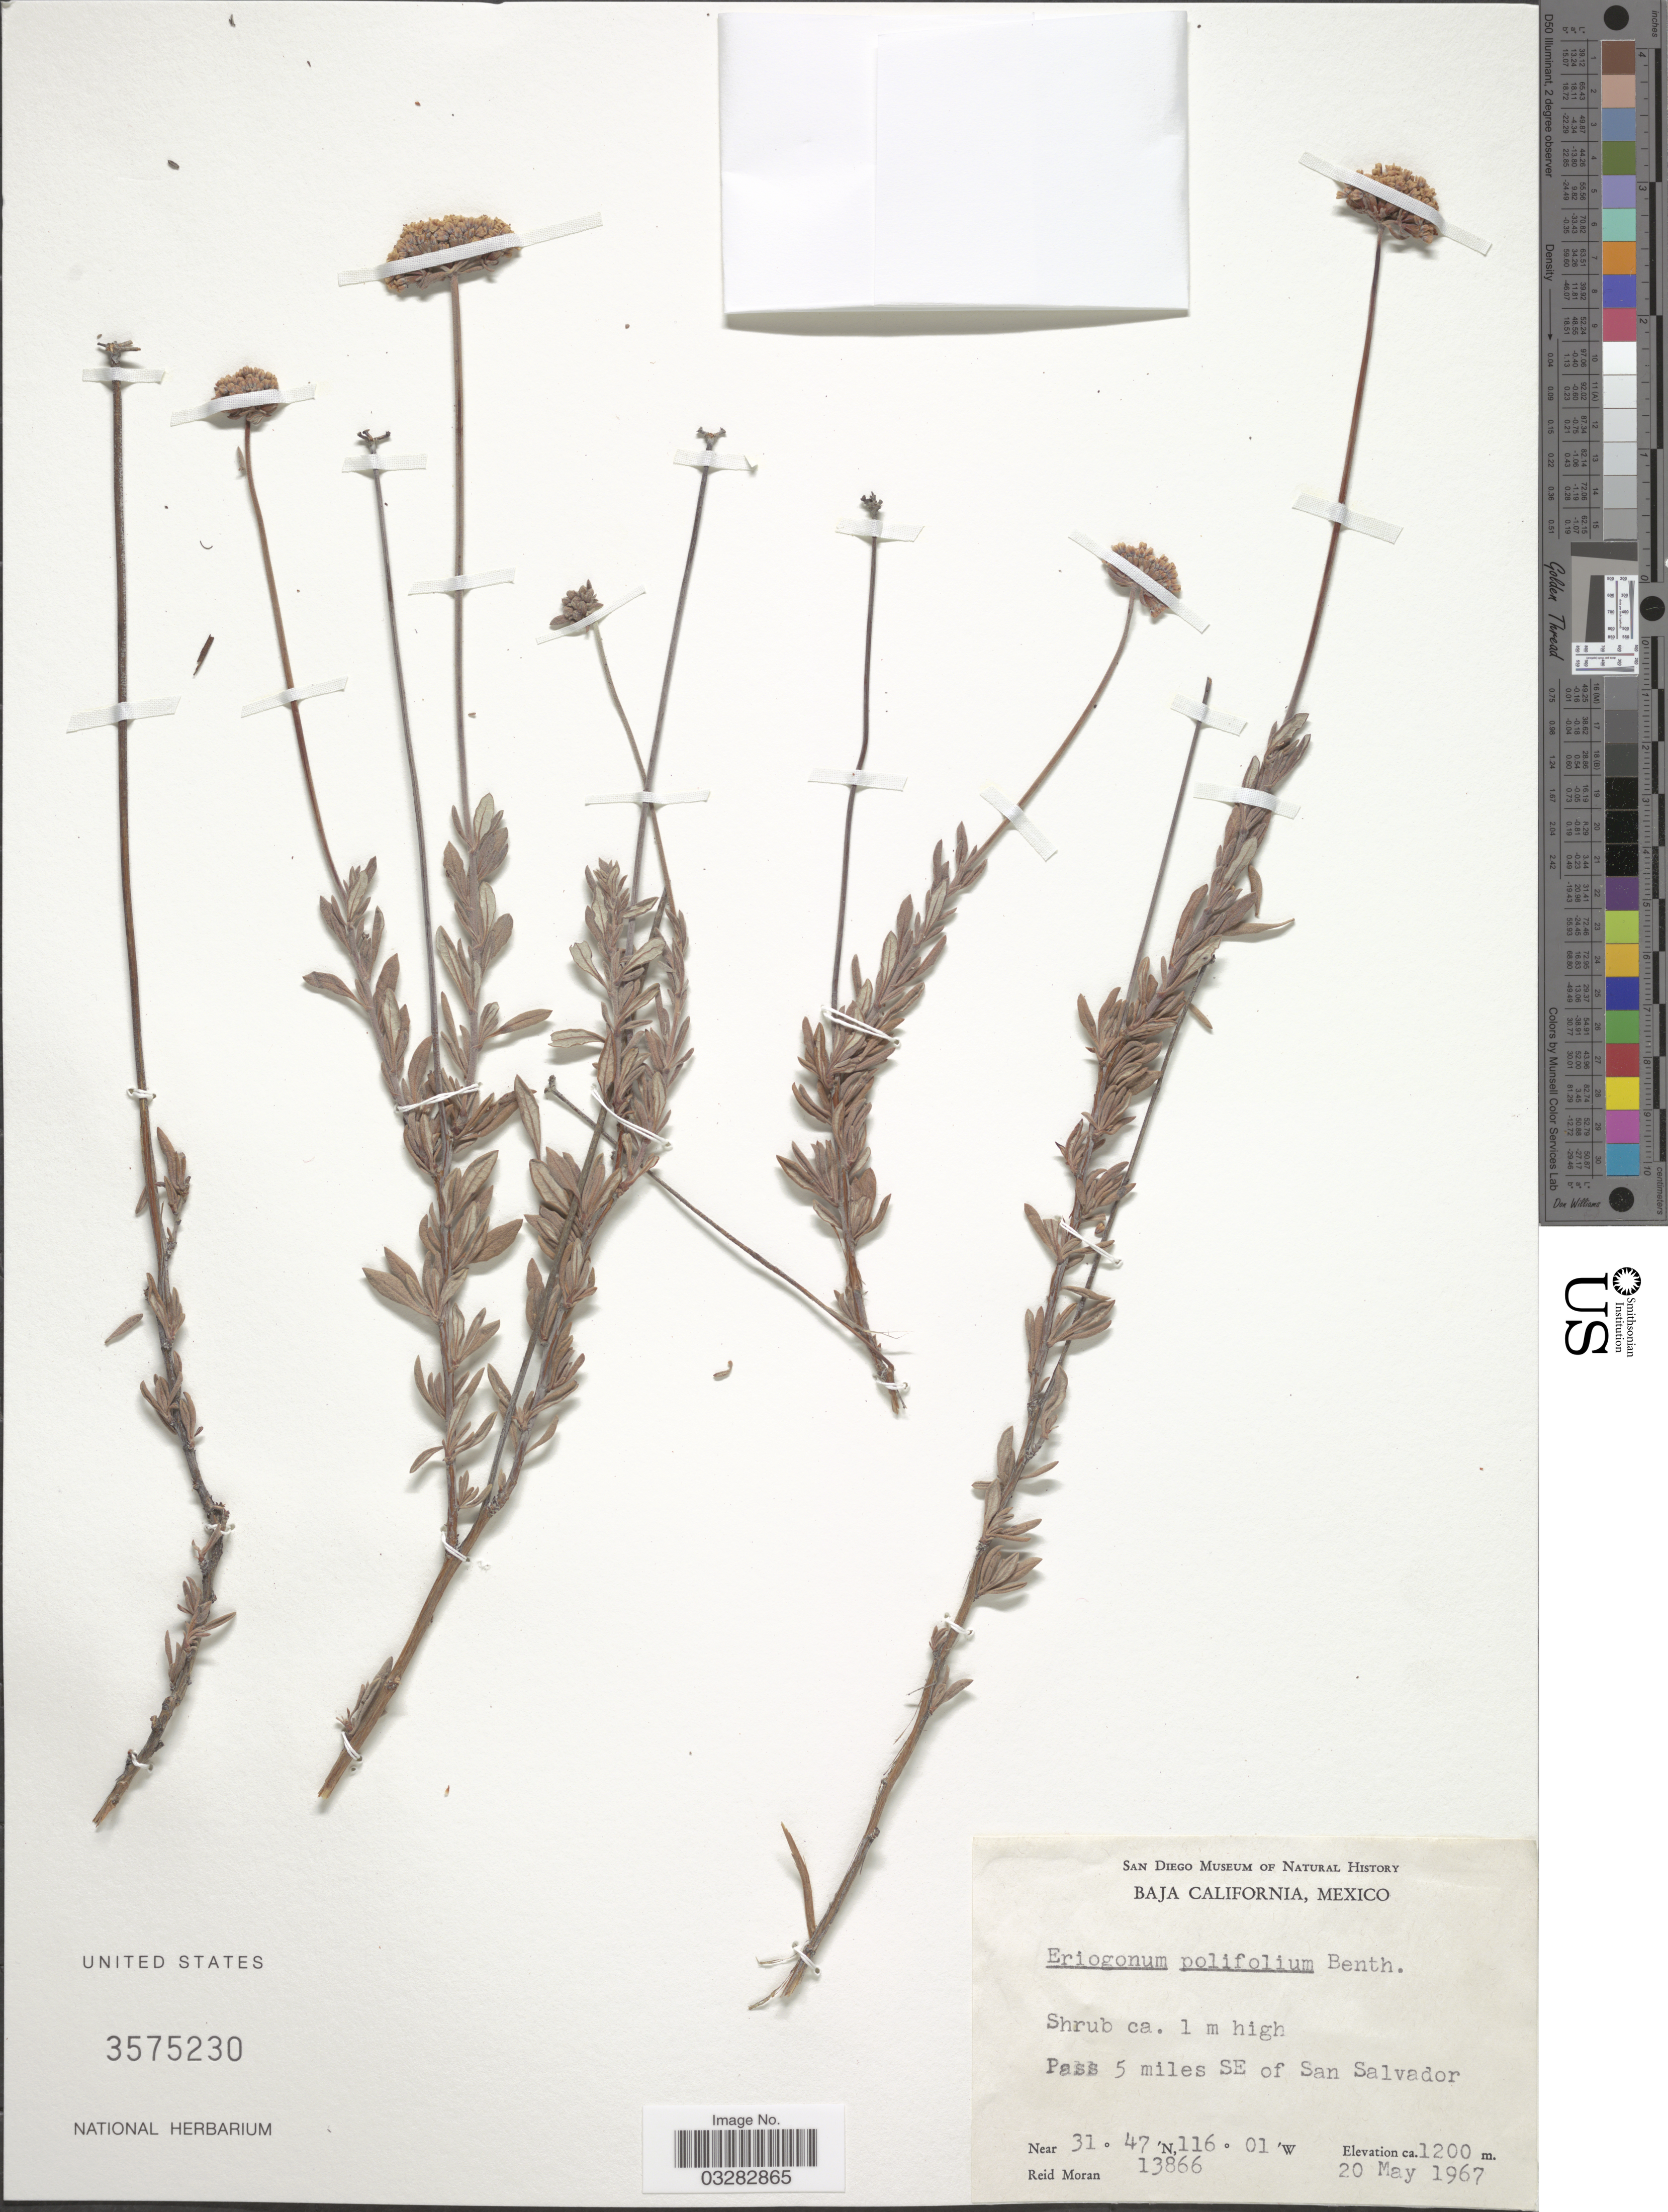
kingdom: Plantae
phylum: Tracheophyta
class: Magnoliopsida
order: Caryophyllales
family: Polygonaceae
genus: Eriogonum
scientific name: Eriogonum polifolium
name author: Benth.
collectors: R. V. Moran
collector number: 13866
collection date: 1967-05-20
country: Mexico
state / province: Baja California Norte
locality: Pass 5 miles SE of San Salvador.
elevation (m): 1200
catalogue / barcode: US 3575230